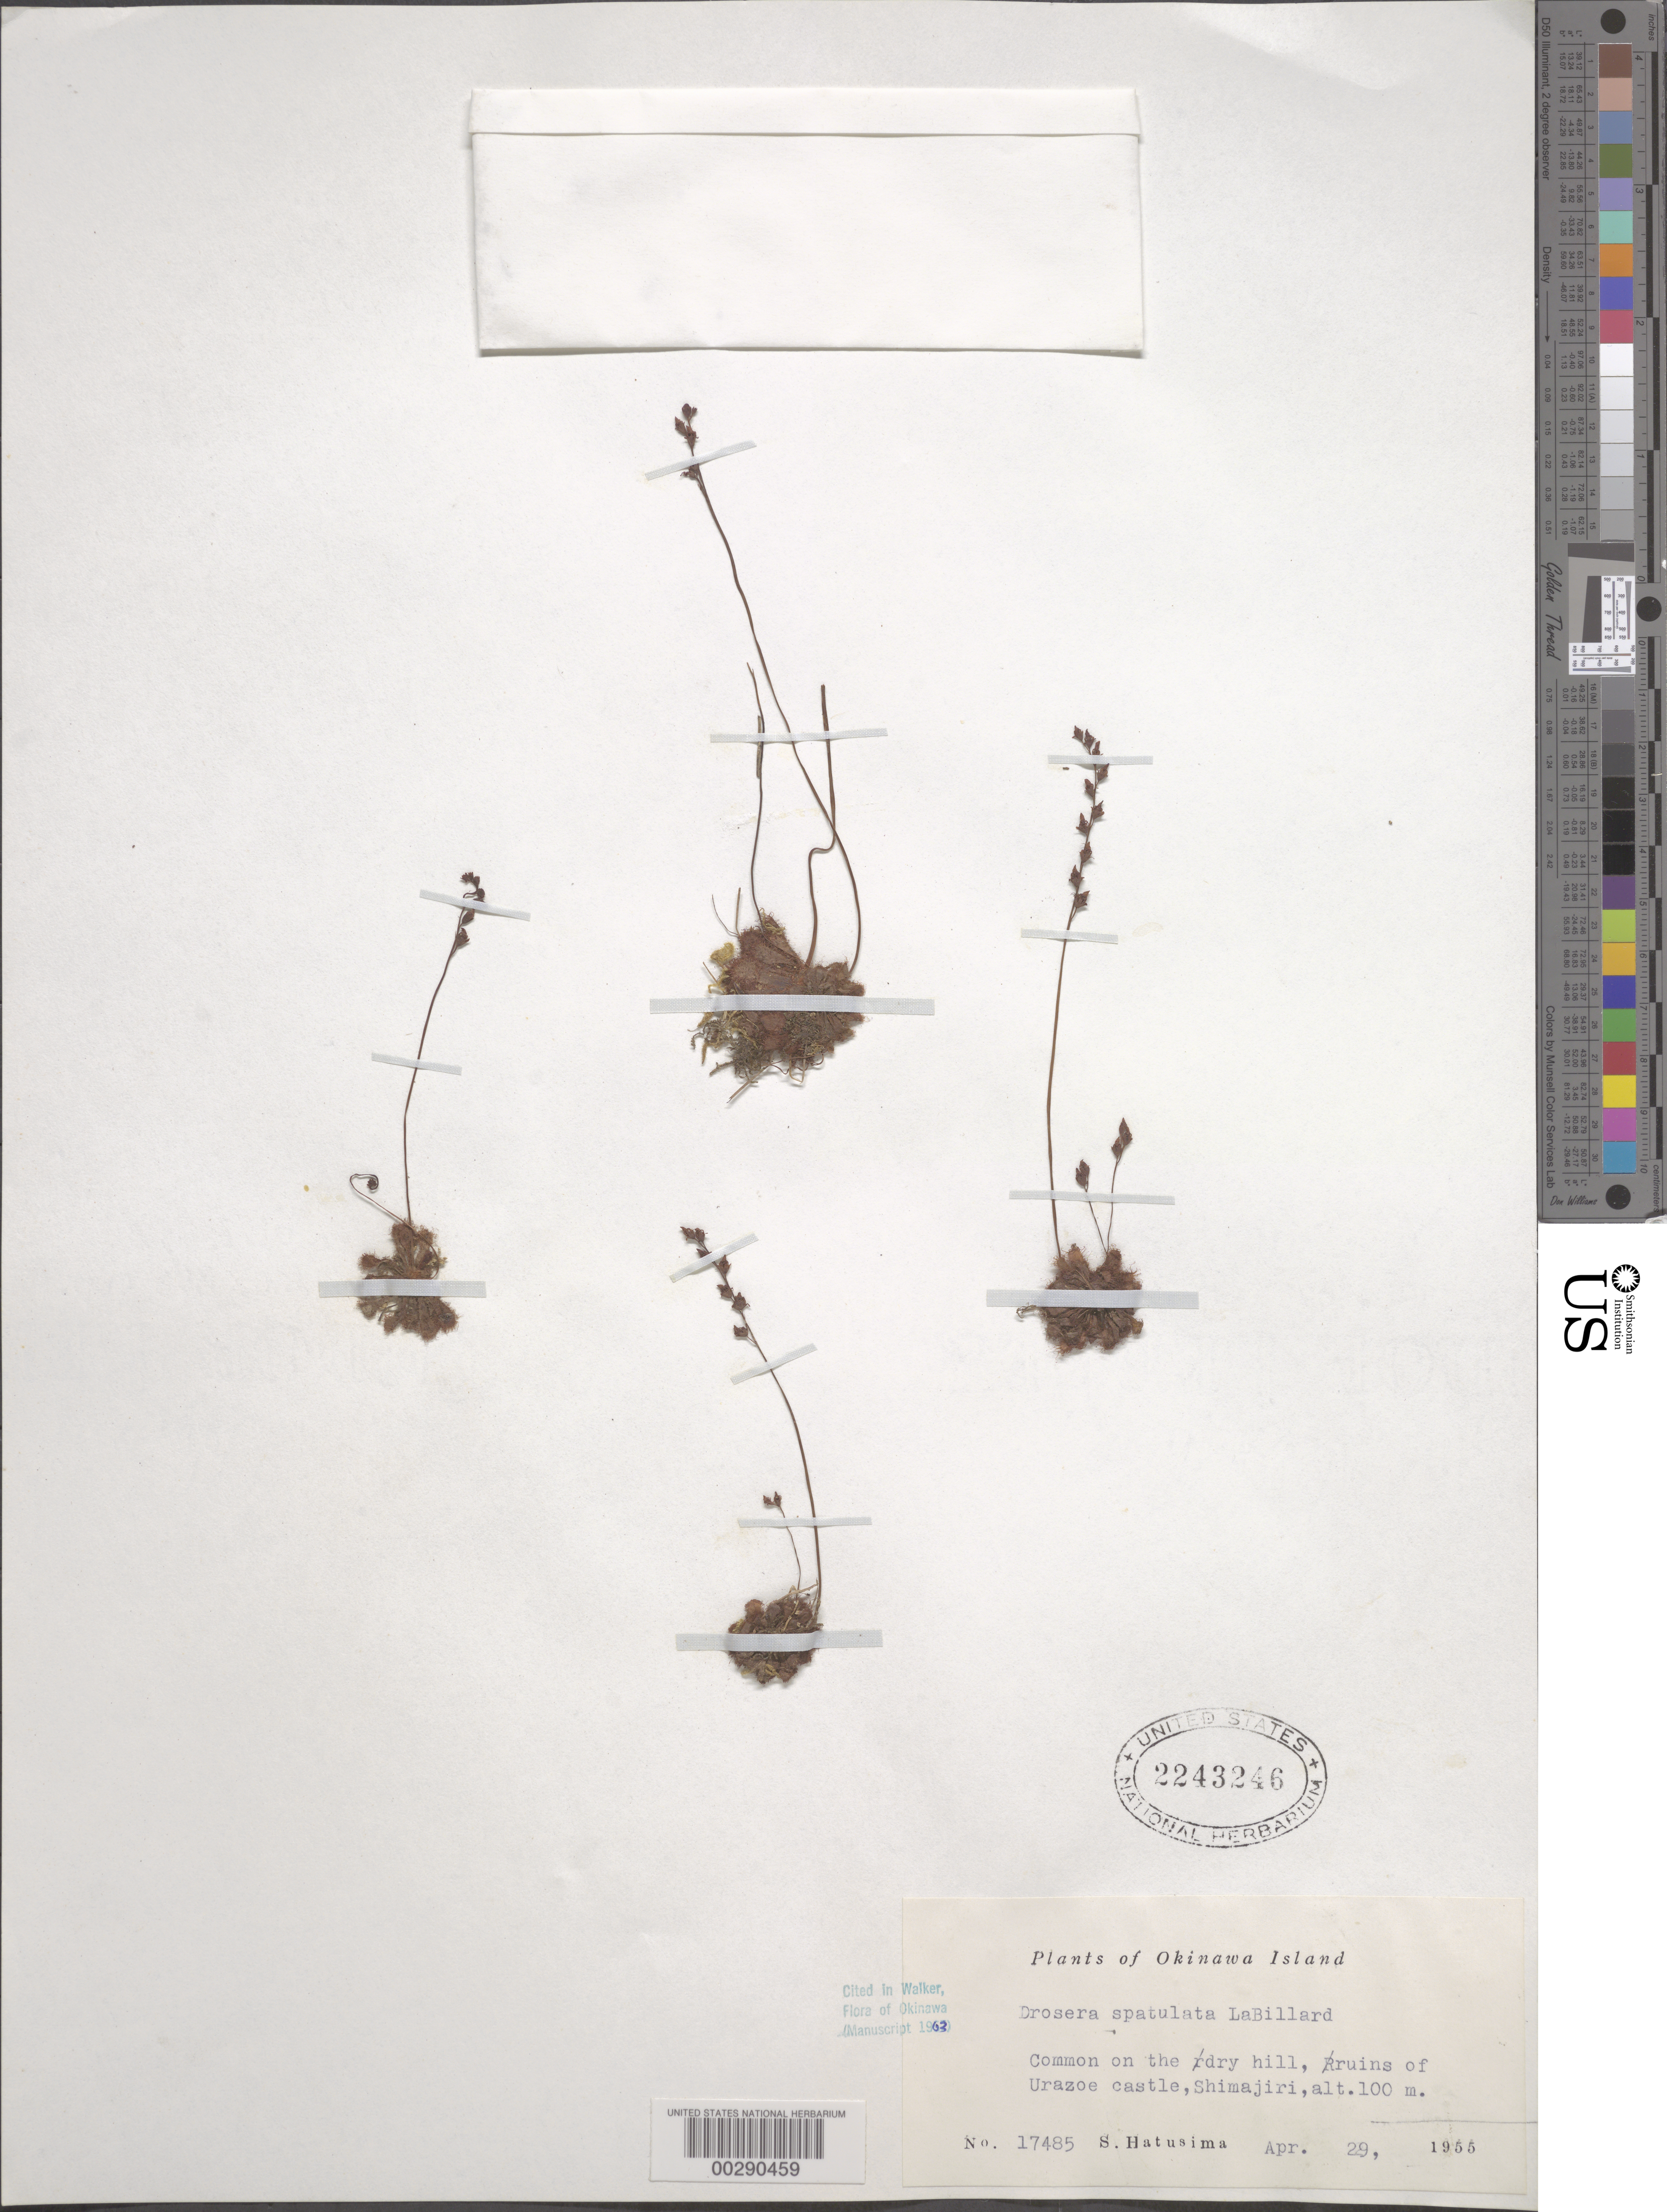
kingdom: Plantae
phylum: Tracheophyta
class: Magnoliopsida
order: Caryophyllales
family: Droseraceae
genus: Drosera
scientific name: Drosera spathulata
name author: Labill.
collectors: S. Hatusima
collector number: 17485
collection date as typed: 29 Aug 1955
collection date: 1955-08-29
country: Japan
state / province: Okinawa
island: Okinawa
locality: Okinawa i.; ruins of urazoe castle, shimajiri [Okinawa Is.]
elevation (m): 100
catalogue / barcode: US 2243246